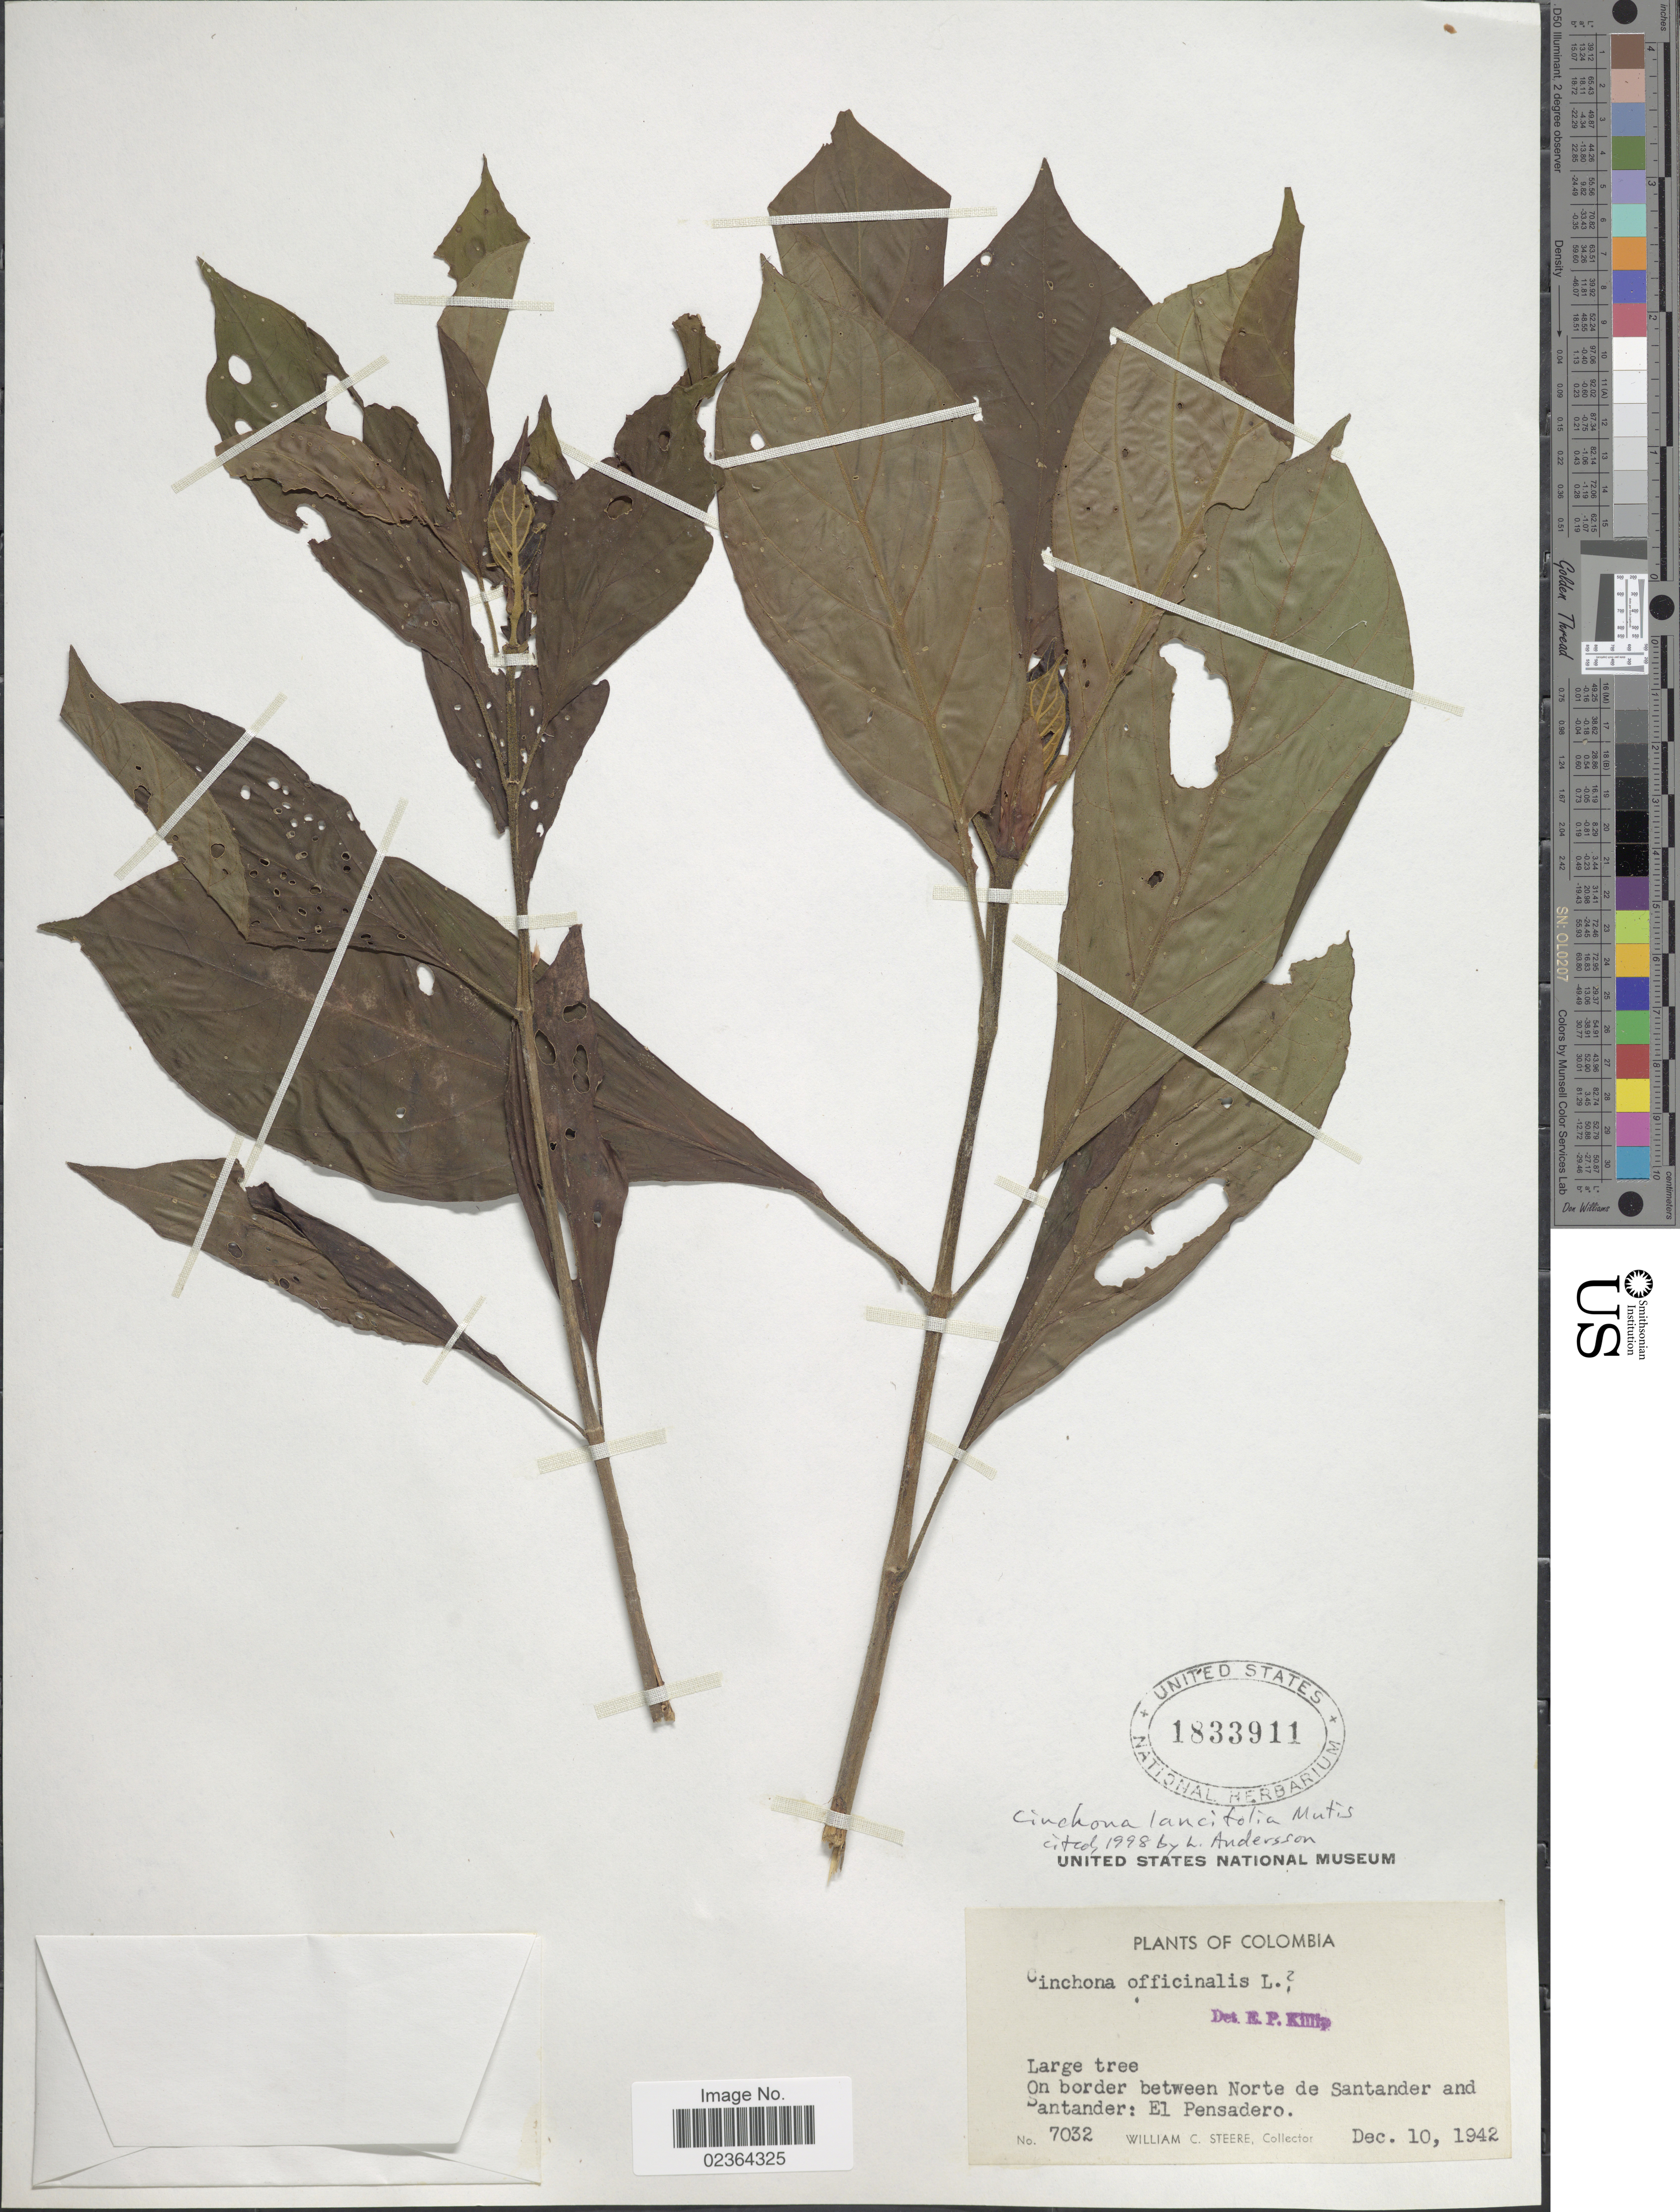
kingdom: Plantae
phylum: Tracheophyta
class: Magnoliopsida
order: Gentianales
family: Rubiaceae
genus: Cinchona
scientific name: Cinchona lancifolia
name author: Mutis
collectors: W. C. Steere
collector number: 7032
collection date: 1942-12-10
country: Colombia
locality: On border between Norte de Santander and Santander: El Pensadero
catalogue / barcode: US 1833911